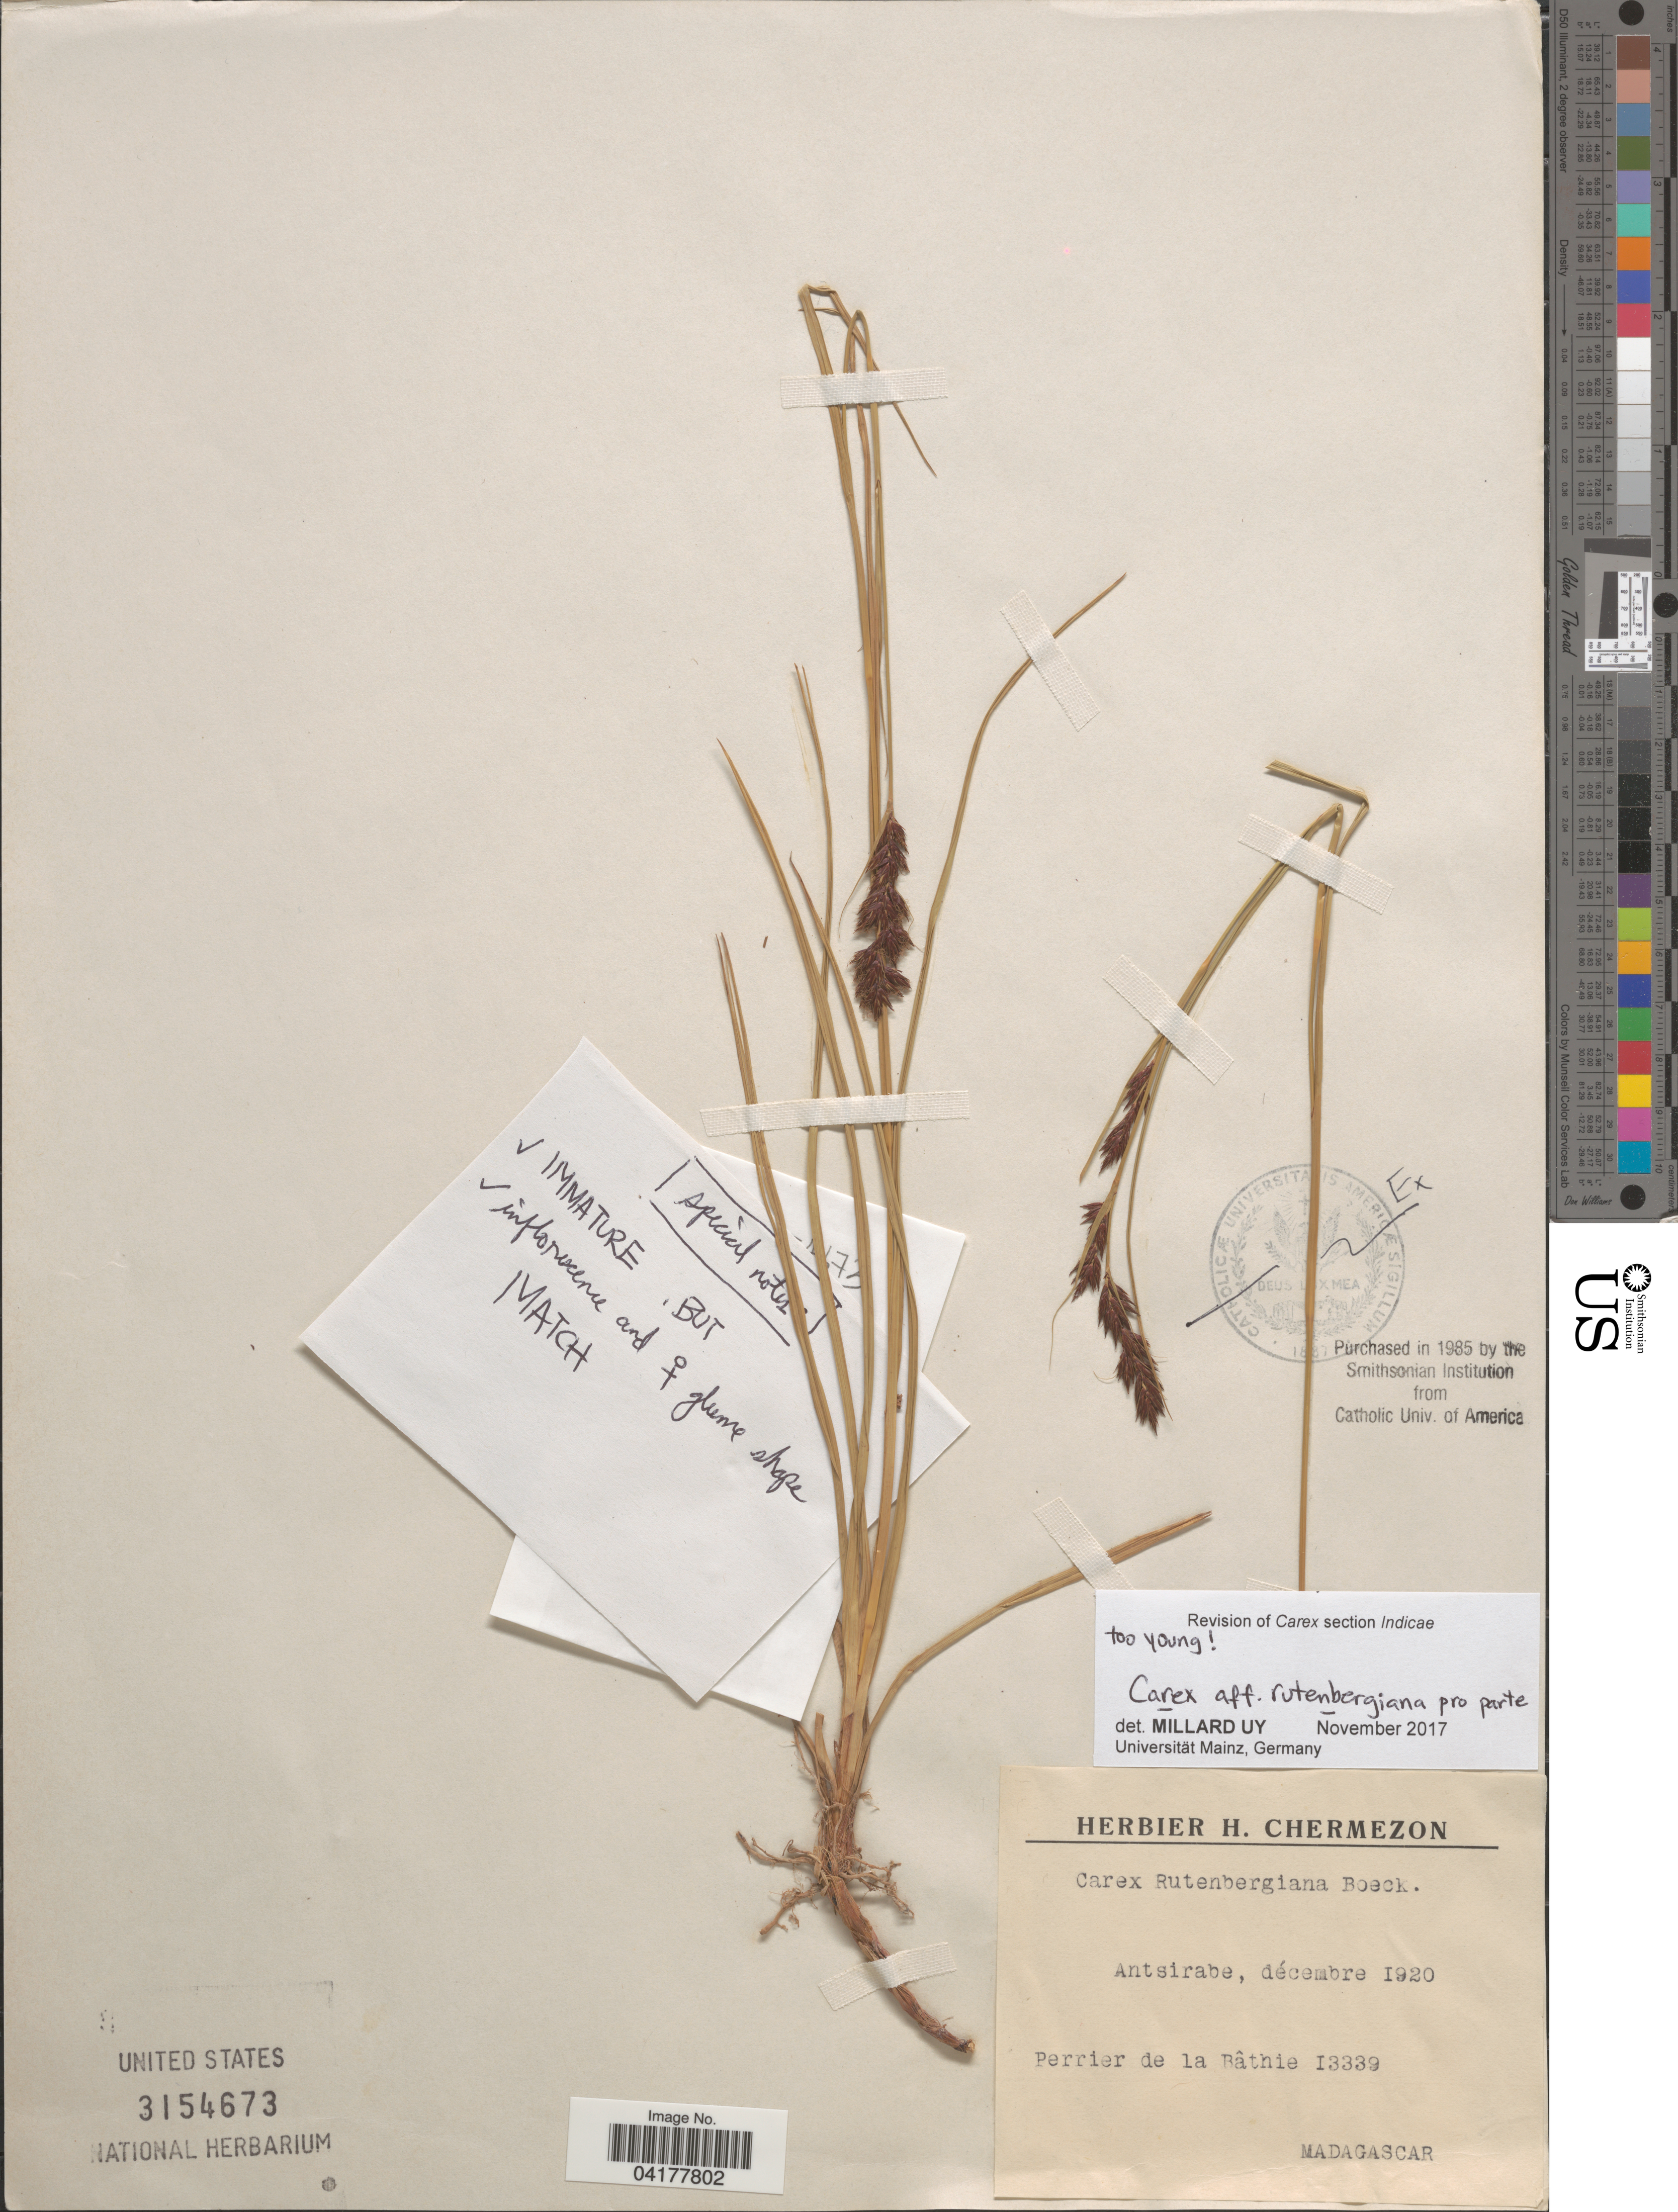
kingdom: Plantae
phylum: Tracheophyta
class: Liliopsida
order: Poales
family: Cyperaceae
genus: Carex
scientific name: Carex rutenbergiana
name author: Boeckeler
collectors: Perrier de la Bâthie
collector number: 13339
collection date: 1920-12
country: Madagascar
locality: Antsirabe.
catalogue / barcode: US 3154673